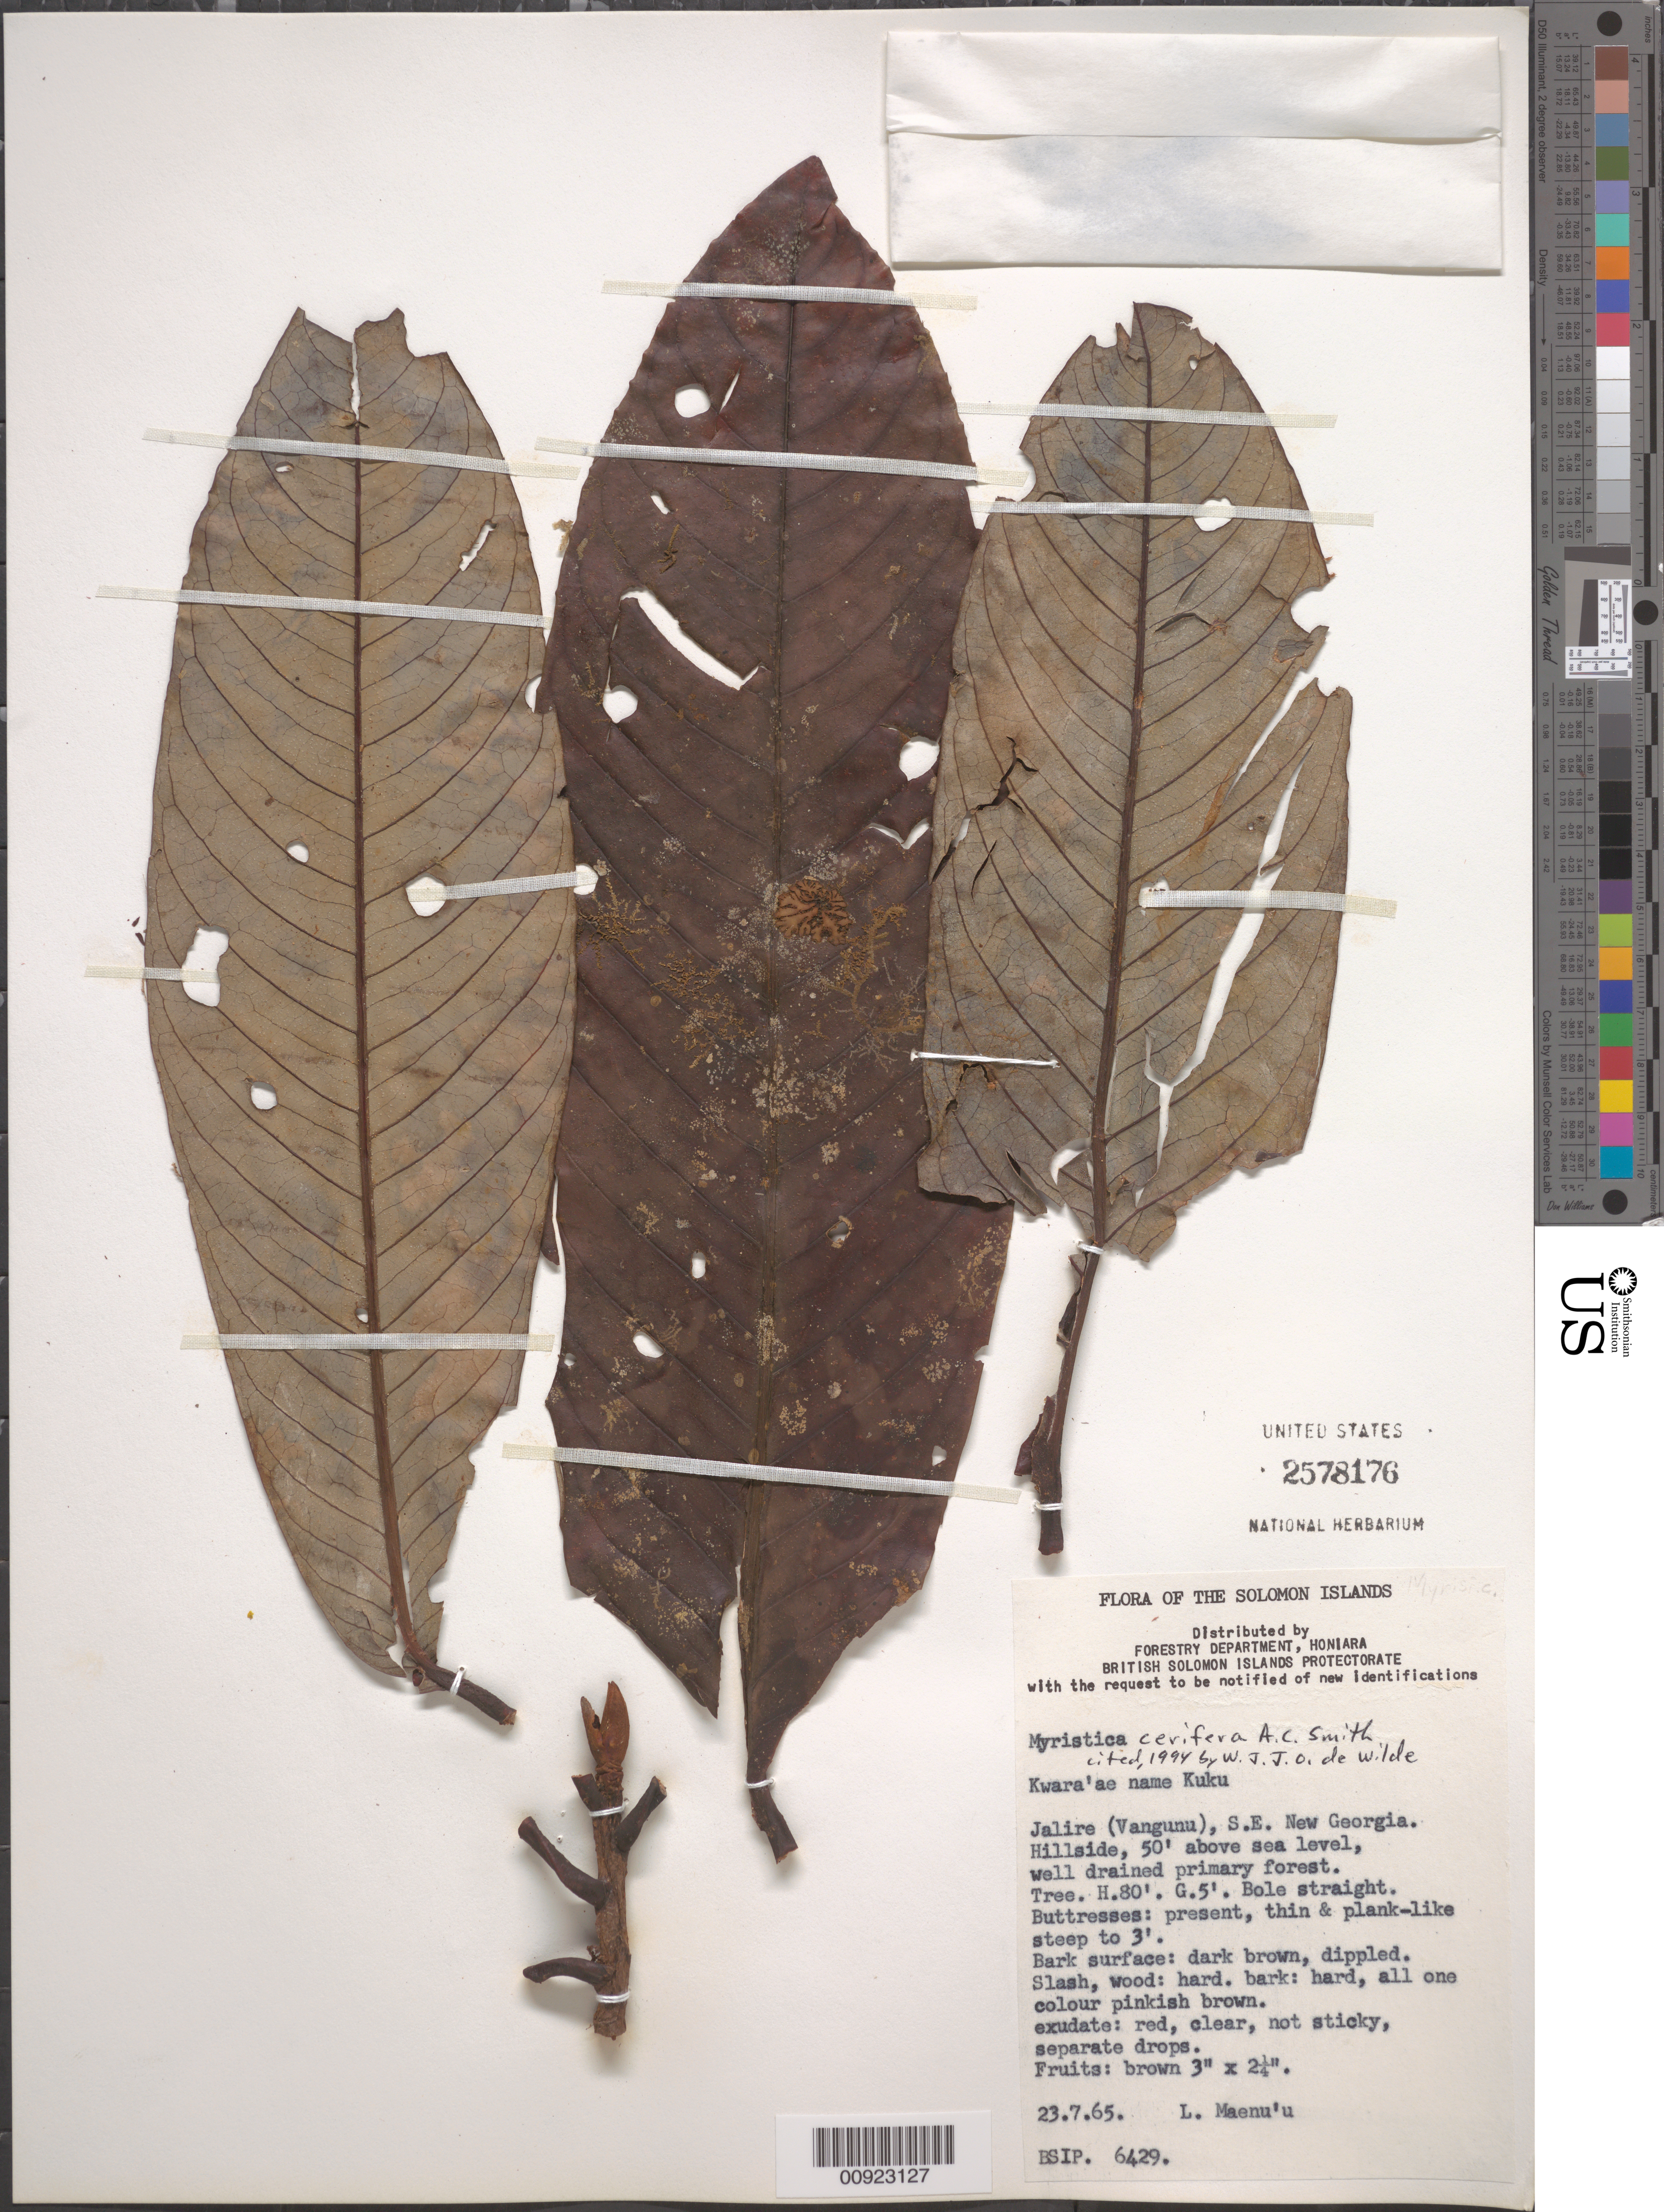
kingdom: Plantae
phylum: Tracheophyta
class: Magnoliopsida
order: Magnoliales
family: Myristicaceae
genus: Myristica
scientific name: Myristica cerifera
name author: A.C. Sm.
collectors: L. Maenu'u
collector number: BSIP 6429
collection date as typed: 23 Jul 1965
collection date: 1965-07-23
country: Solomon Islands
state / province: Western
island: Vangunu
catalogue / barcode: US 2578176